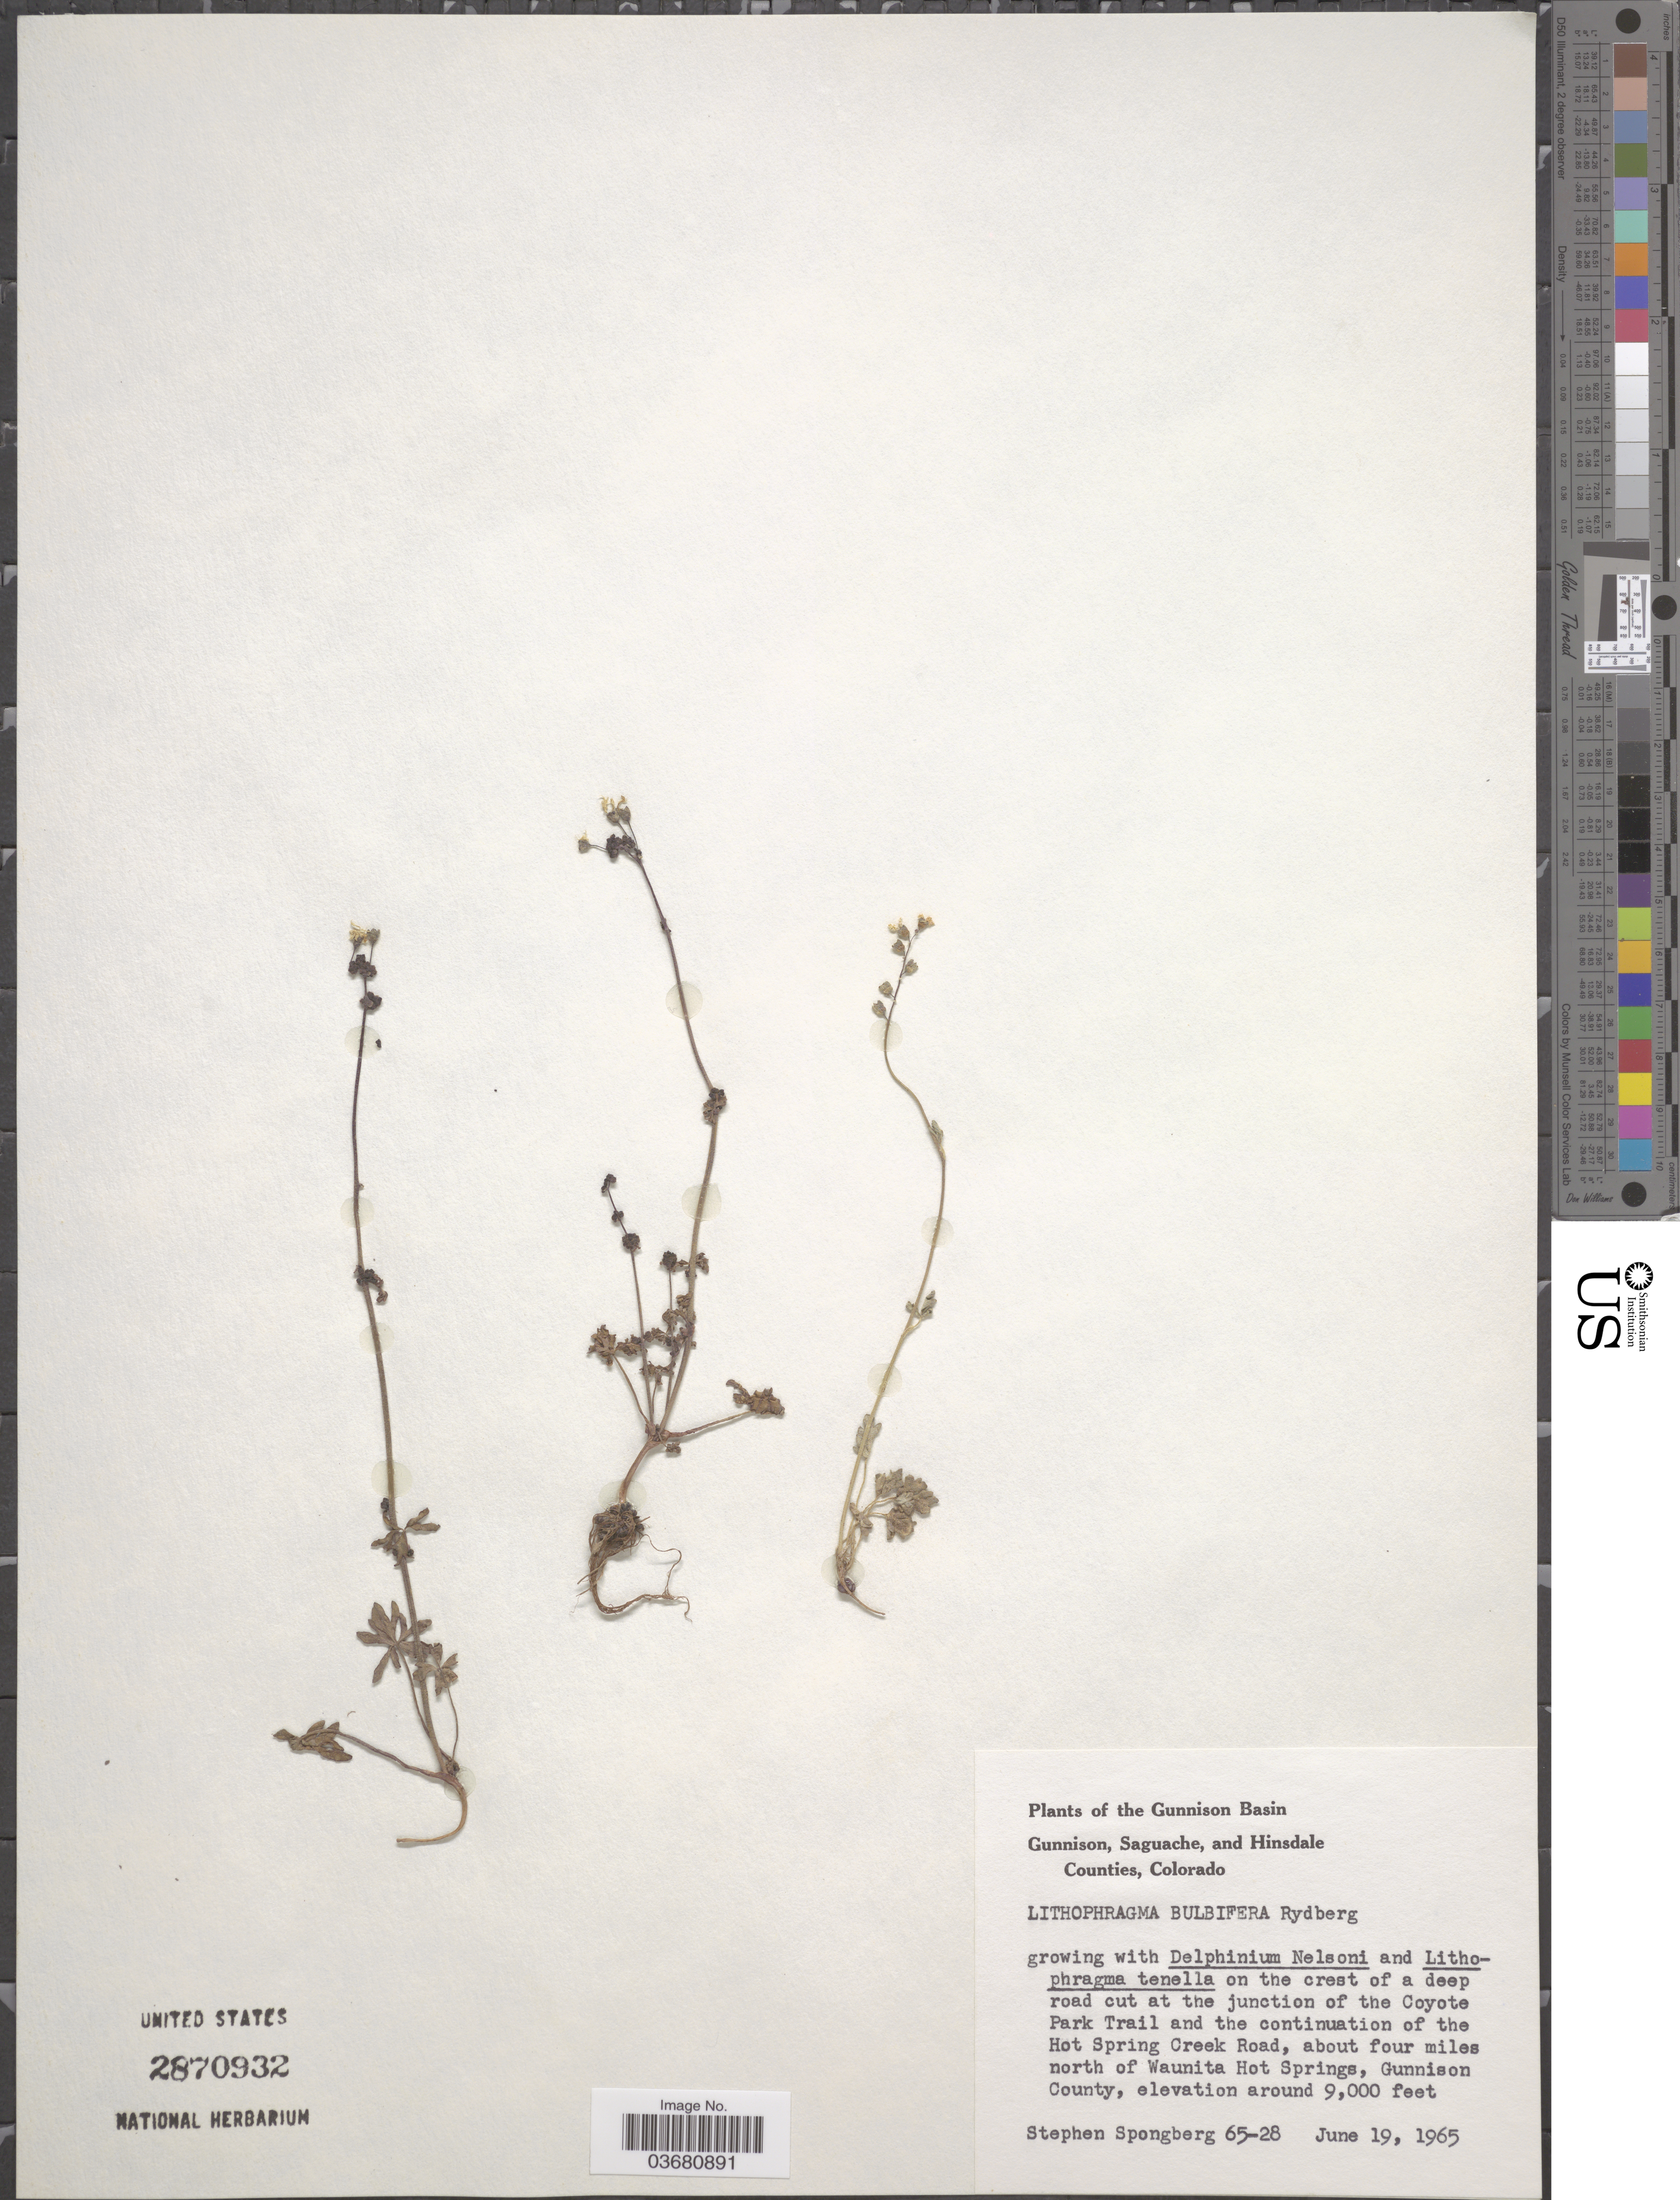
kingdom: Plantae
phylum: Tracheophyta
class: Magnoliopsida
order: Saxifragales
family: Saxifragaceae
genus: Lithophragma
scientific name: Lithophragma glabrum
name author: Nutt.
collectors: S. A.Spongberg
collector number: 65-28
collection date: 1965-06-19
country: United States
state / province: Colorado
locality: The Gunnison Basin. On the crest of a deep road cut at the junction of the Coyote Park Trail and the continuation of the Hot Spring Creek Road, about four miles north of Waunita Hot Springs, Gunnison County.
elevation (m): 2743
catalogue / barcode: US 2870932